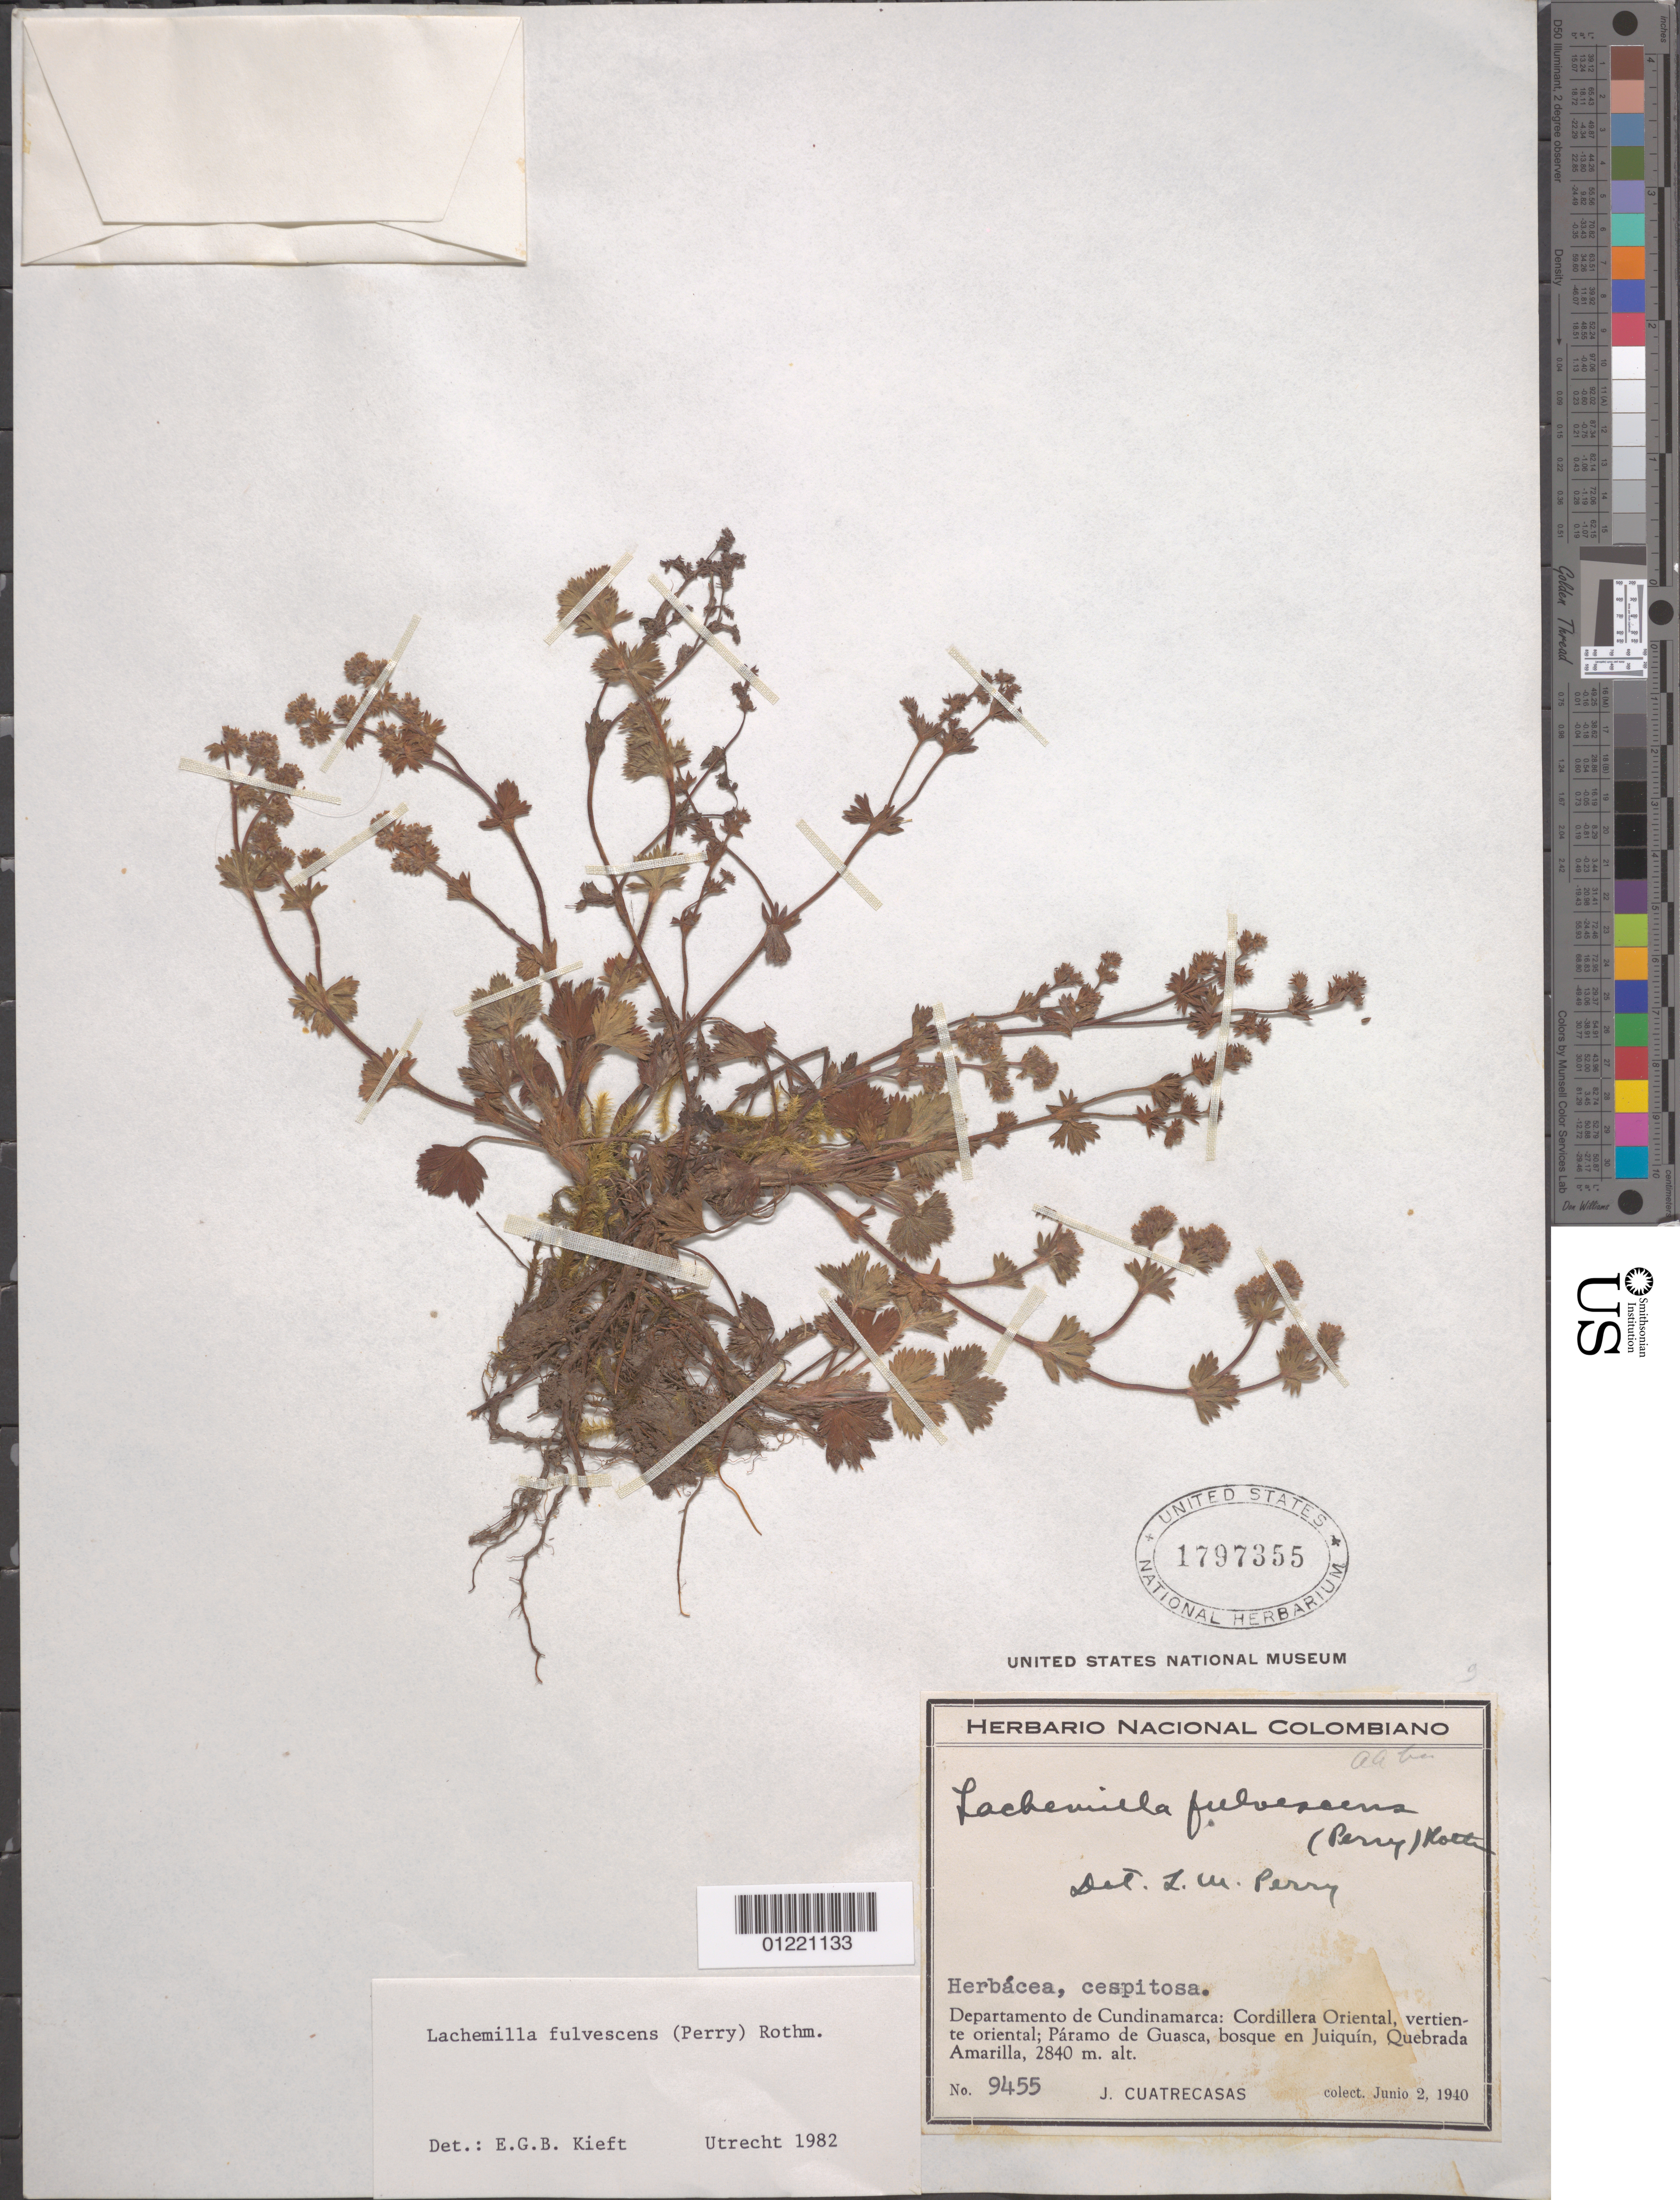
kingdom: Plantae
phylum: Tracheophyta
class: Magnoliopsida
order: Rosales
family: Rosaceae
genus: Lachemilla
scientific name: Lachemilla fulvescens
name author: (L.M. Perry) Rothm.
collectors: J. Cuatrecasas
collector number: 9455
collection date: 1940-06-02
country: Colombia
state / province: Cundinamarca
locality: Cordillera Oriental, vertiente oriental; Paramo de Guasca, bosque en Juiquin, Quebrada Amarilla.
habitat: Herbacea, cespitosa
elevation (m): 2840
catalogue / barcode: US 1797355